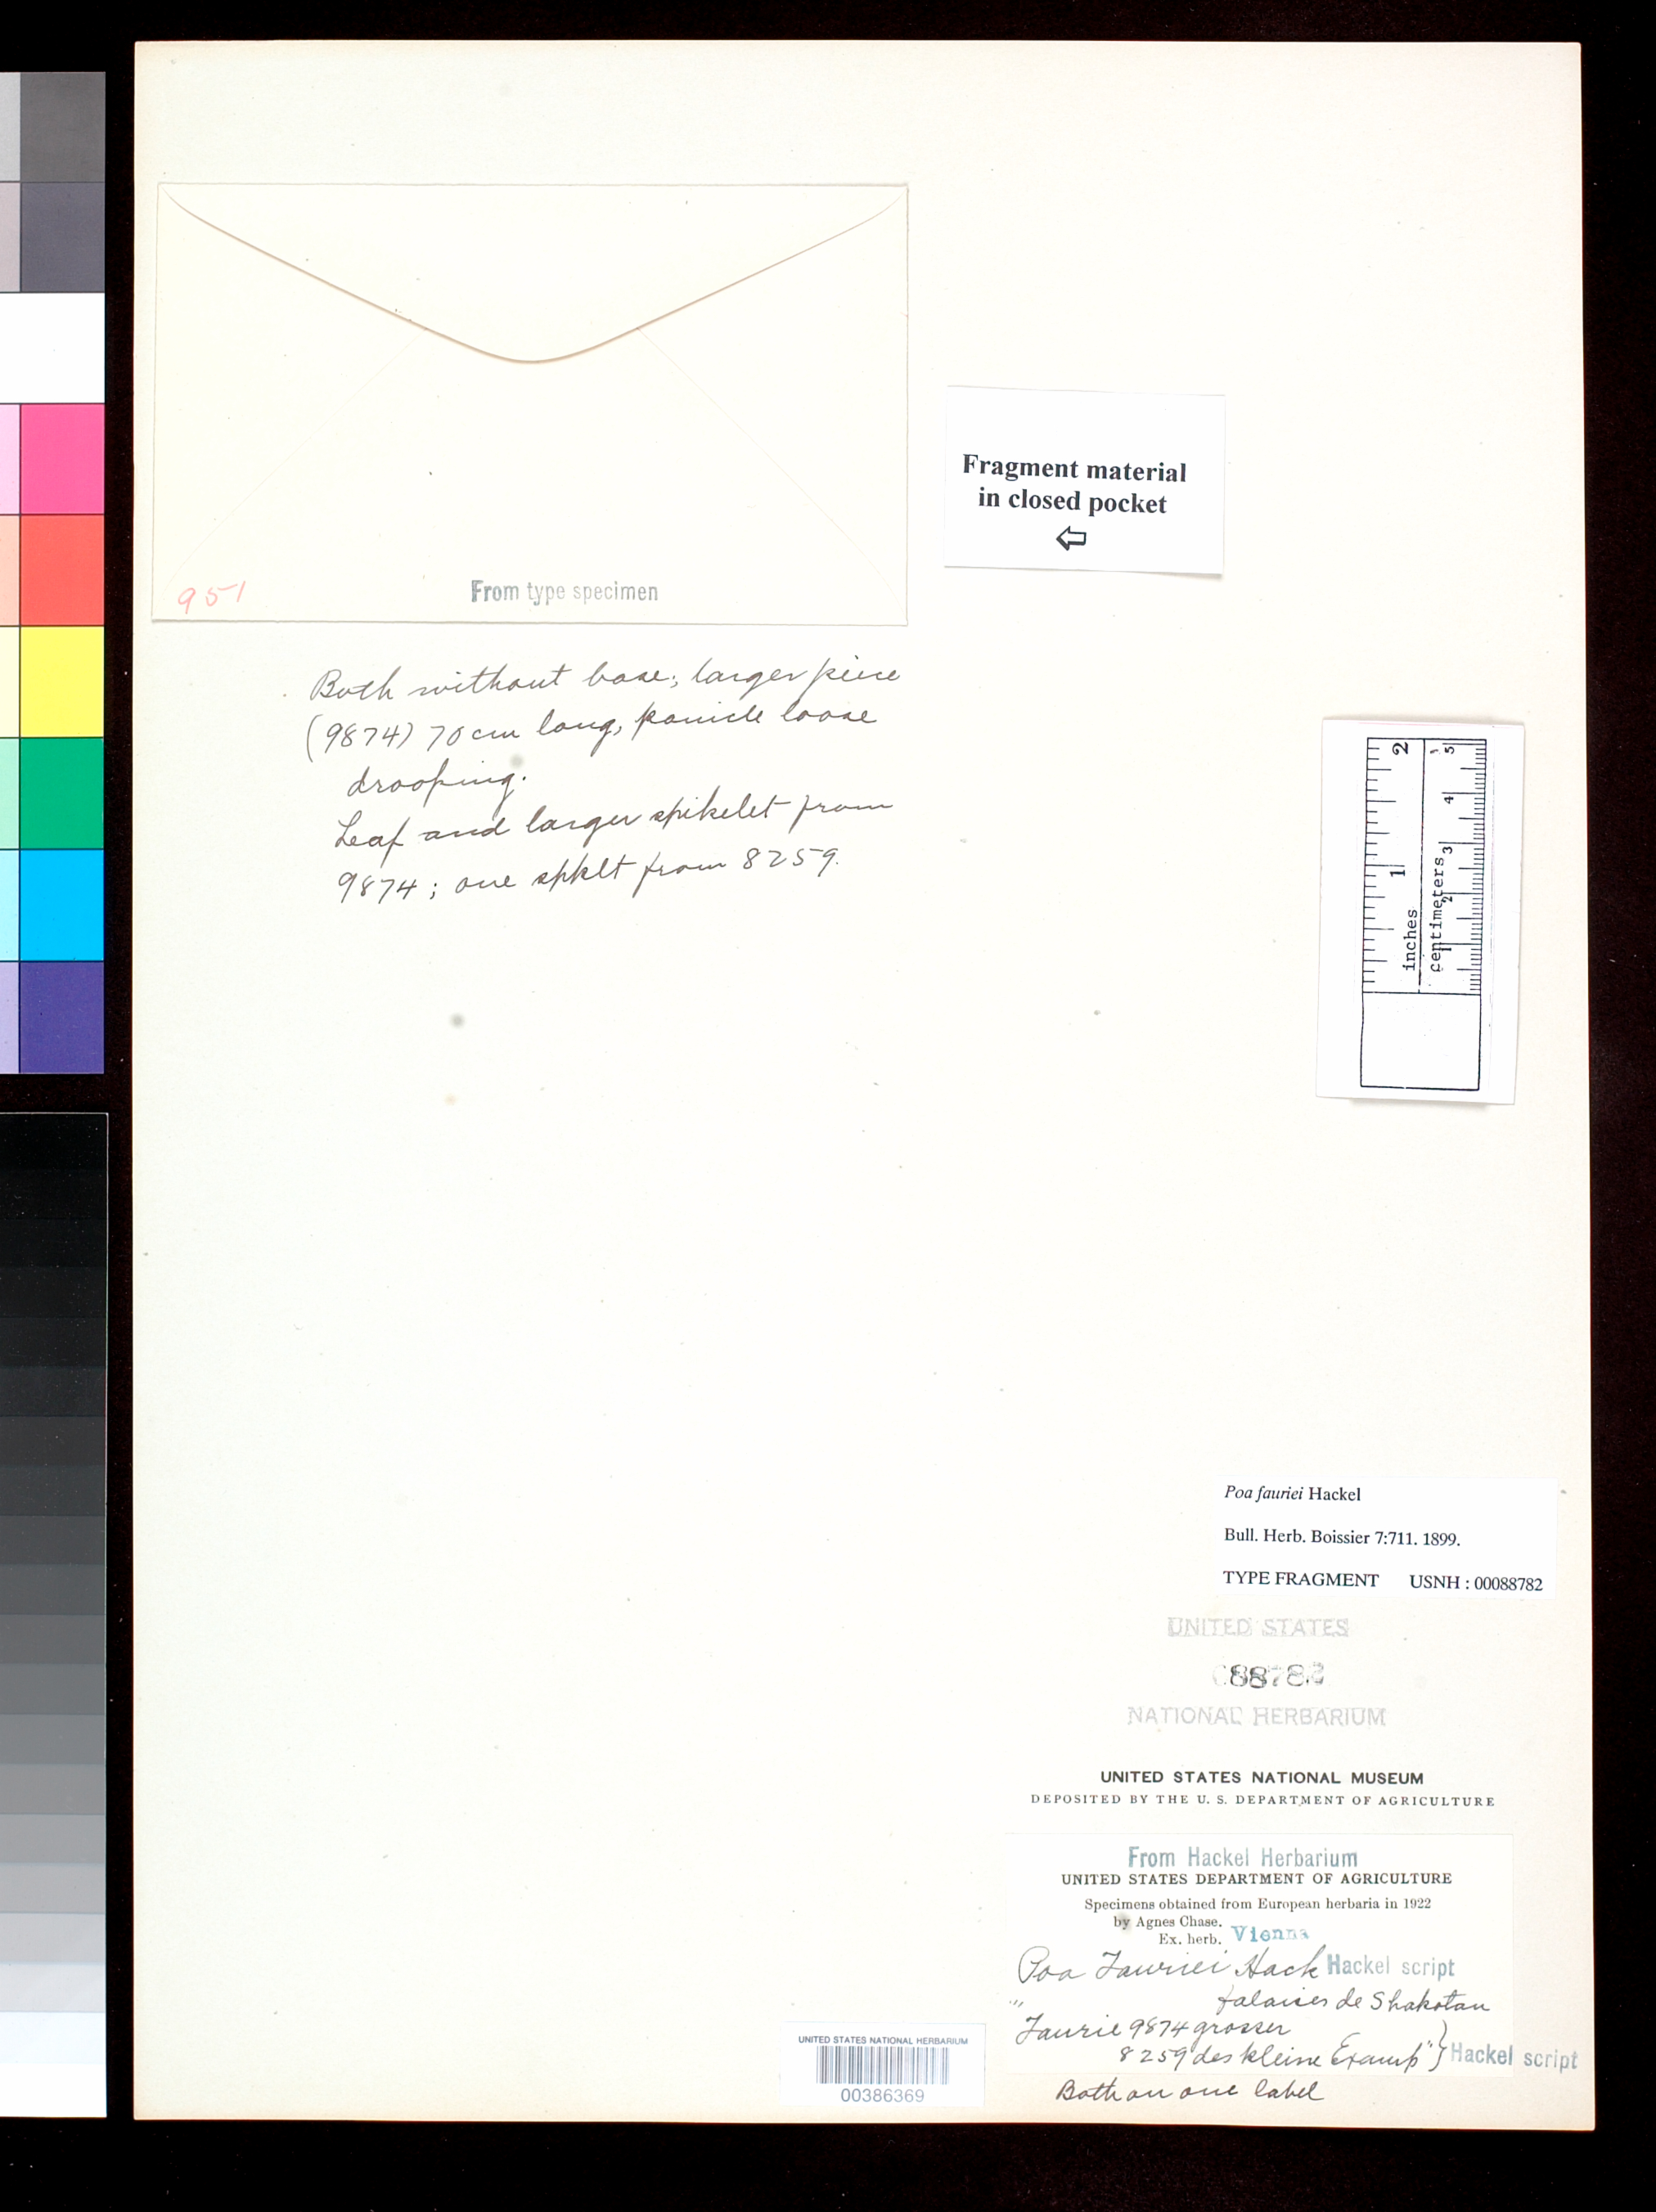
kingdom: Plantae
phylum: Tracheophyta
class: Liliopsida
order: Poales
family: Poaceae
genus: Poa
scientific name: Poa fauriei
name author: Hack.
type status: Type Fragment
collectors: U. Faurie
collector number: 9874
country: Japan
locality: Falaises de Shakotan.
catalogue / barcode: US 88782